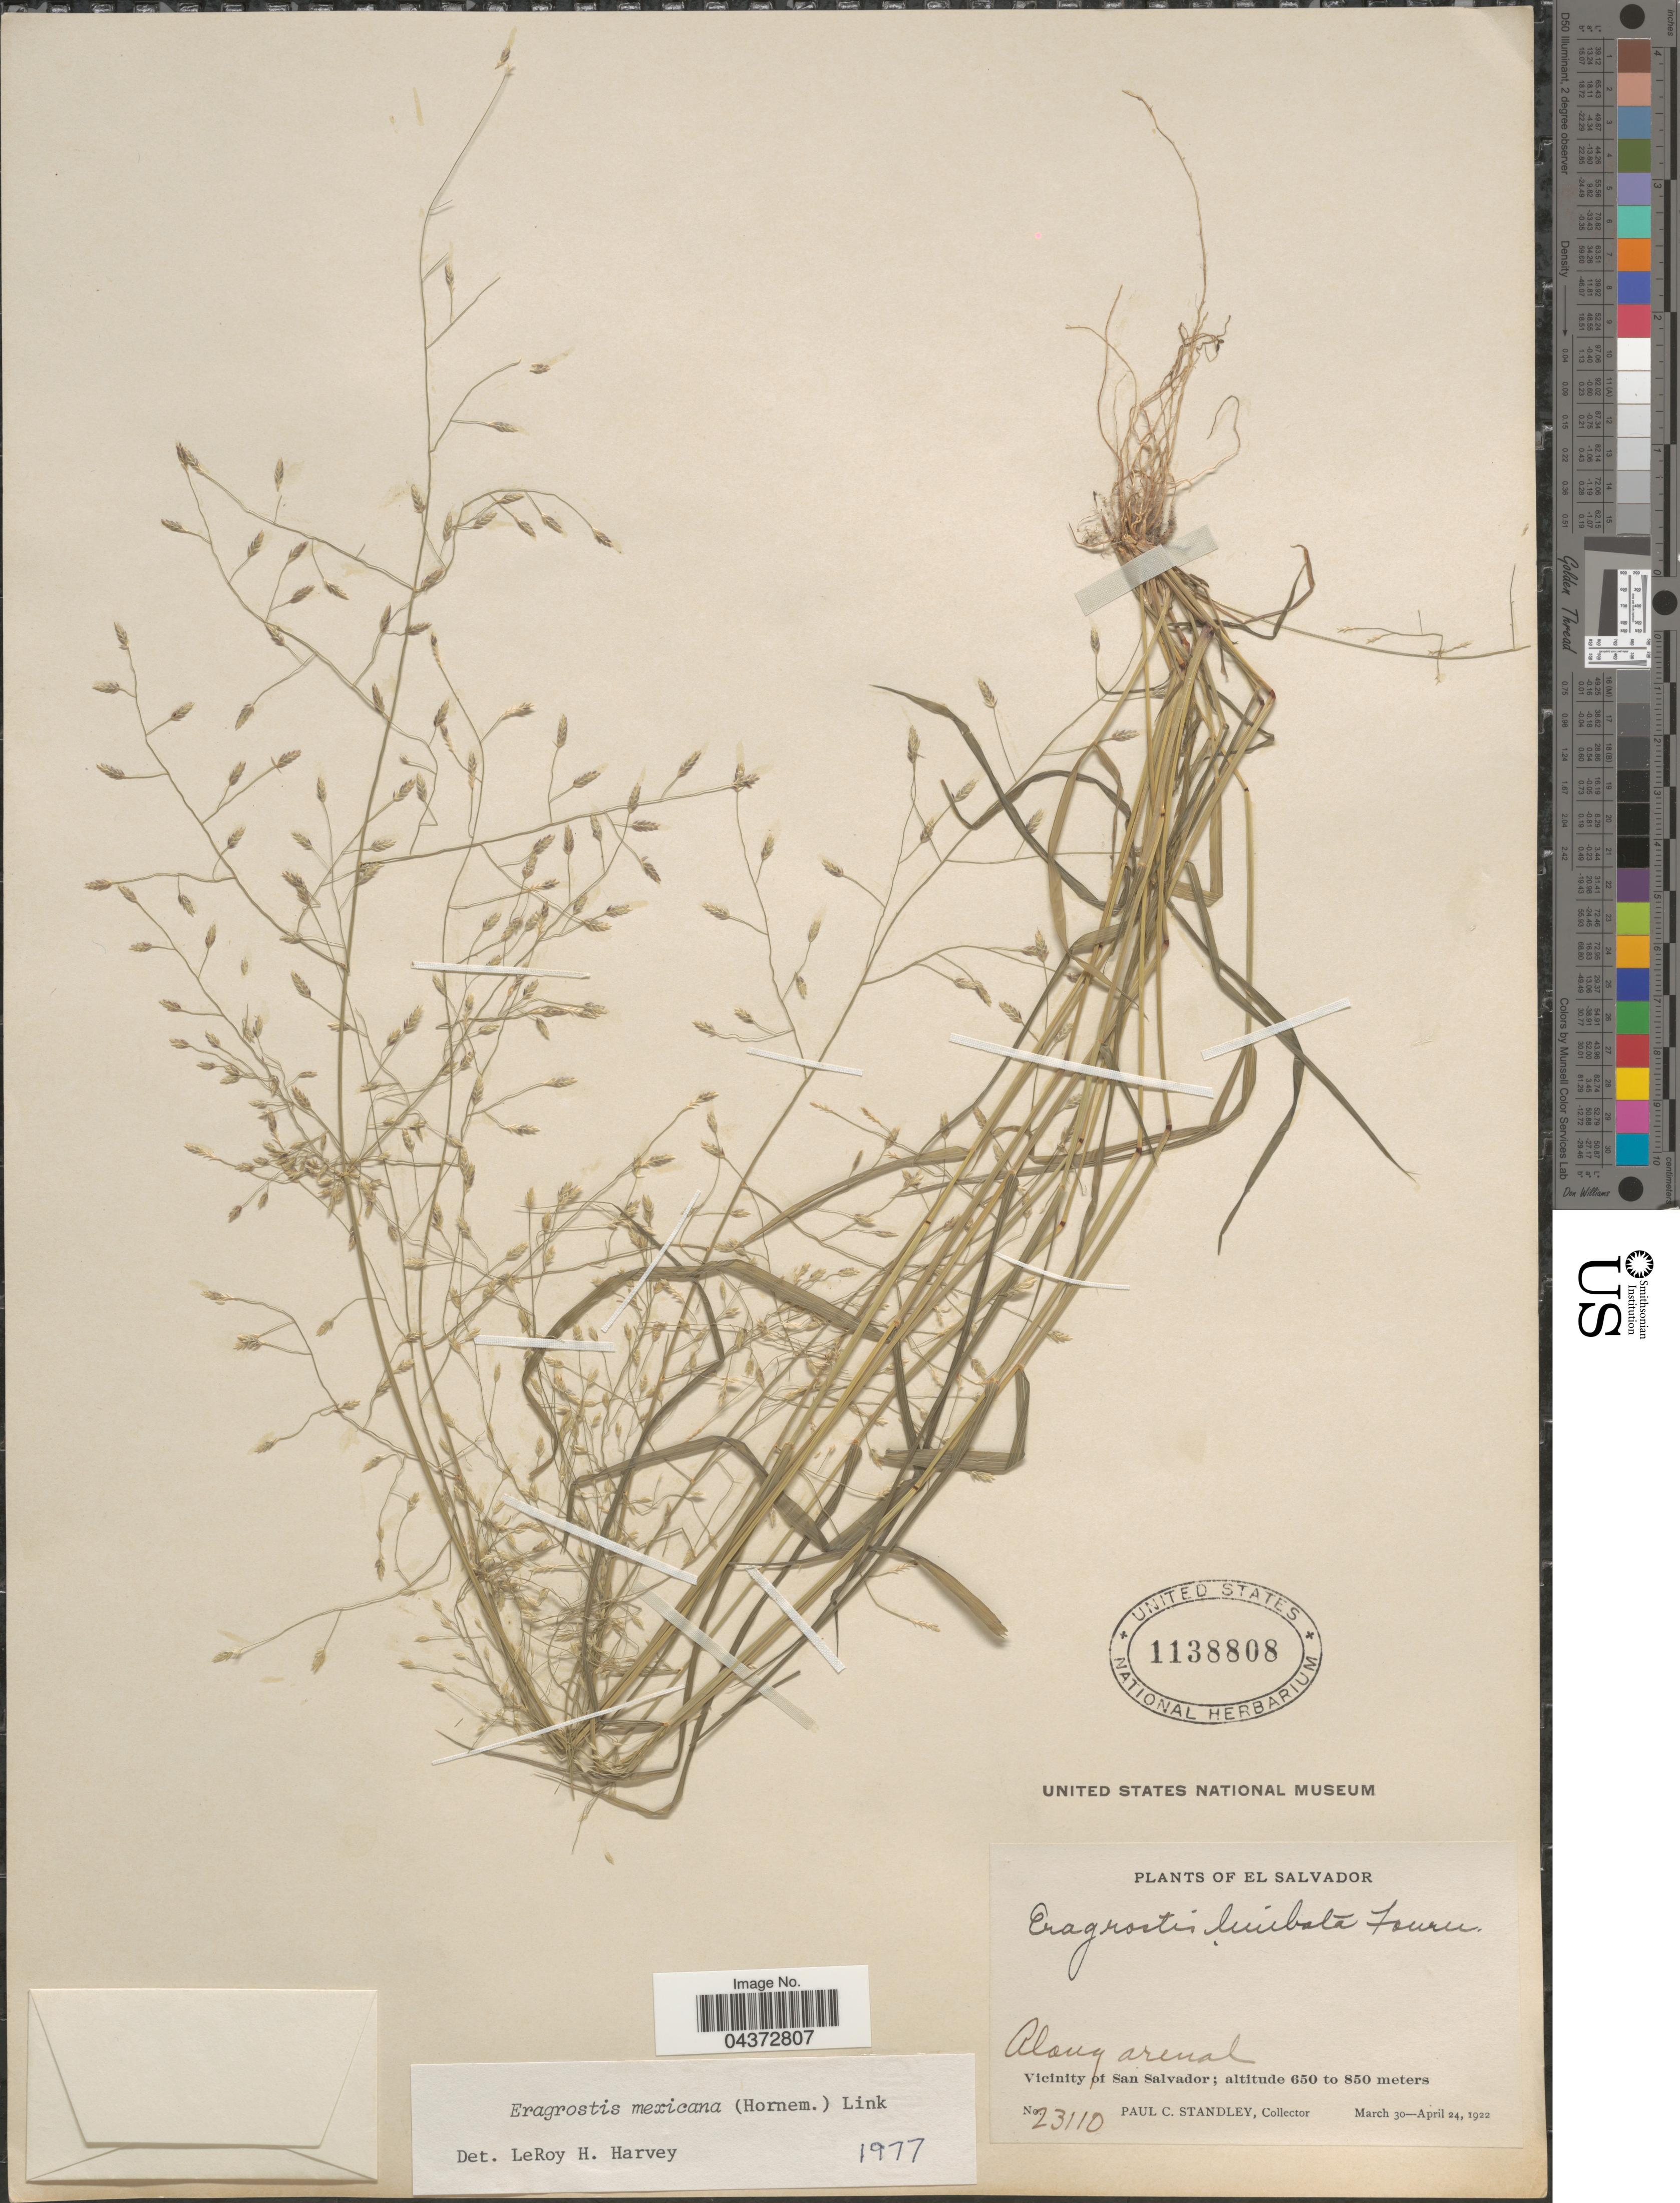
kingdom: Plantae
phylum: Tracheophyta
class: Liliopsida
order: Poales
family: Poaceae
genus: Eragrostis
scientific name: Eragrostis mexicana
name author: (Hornem.) Link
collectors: P. C. Standley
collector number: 23110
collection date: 1922-03-30/1922-04-24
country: El Salvador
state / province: San Salvador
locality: Along arenal. Vicinity of San Salvador.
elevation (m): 650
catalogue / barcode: US 1138808